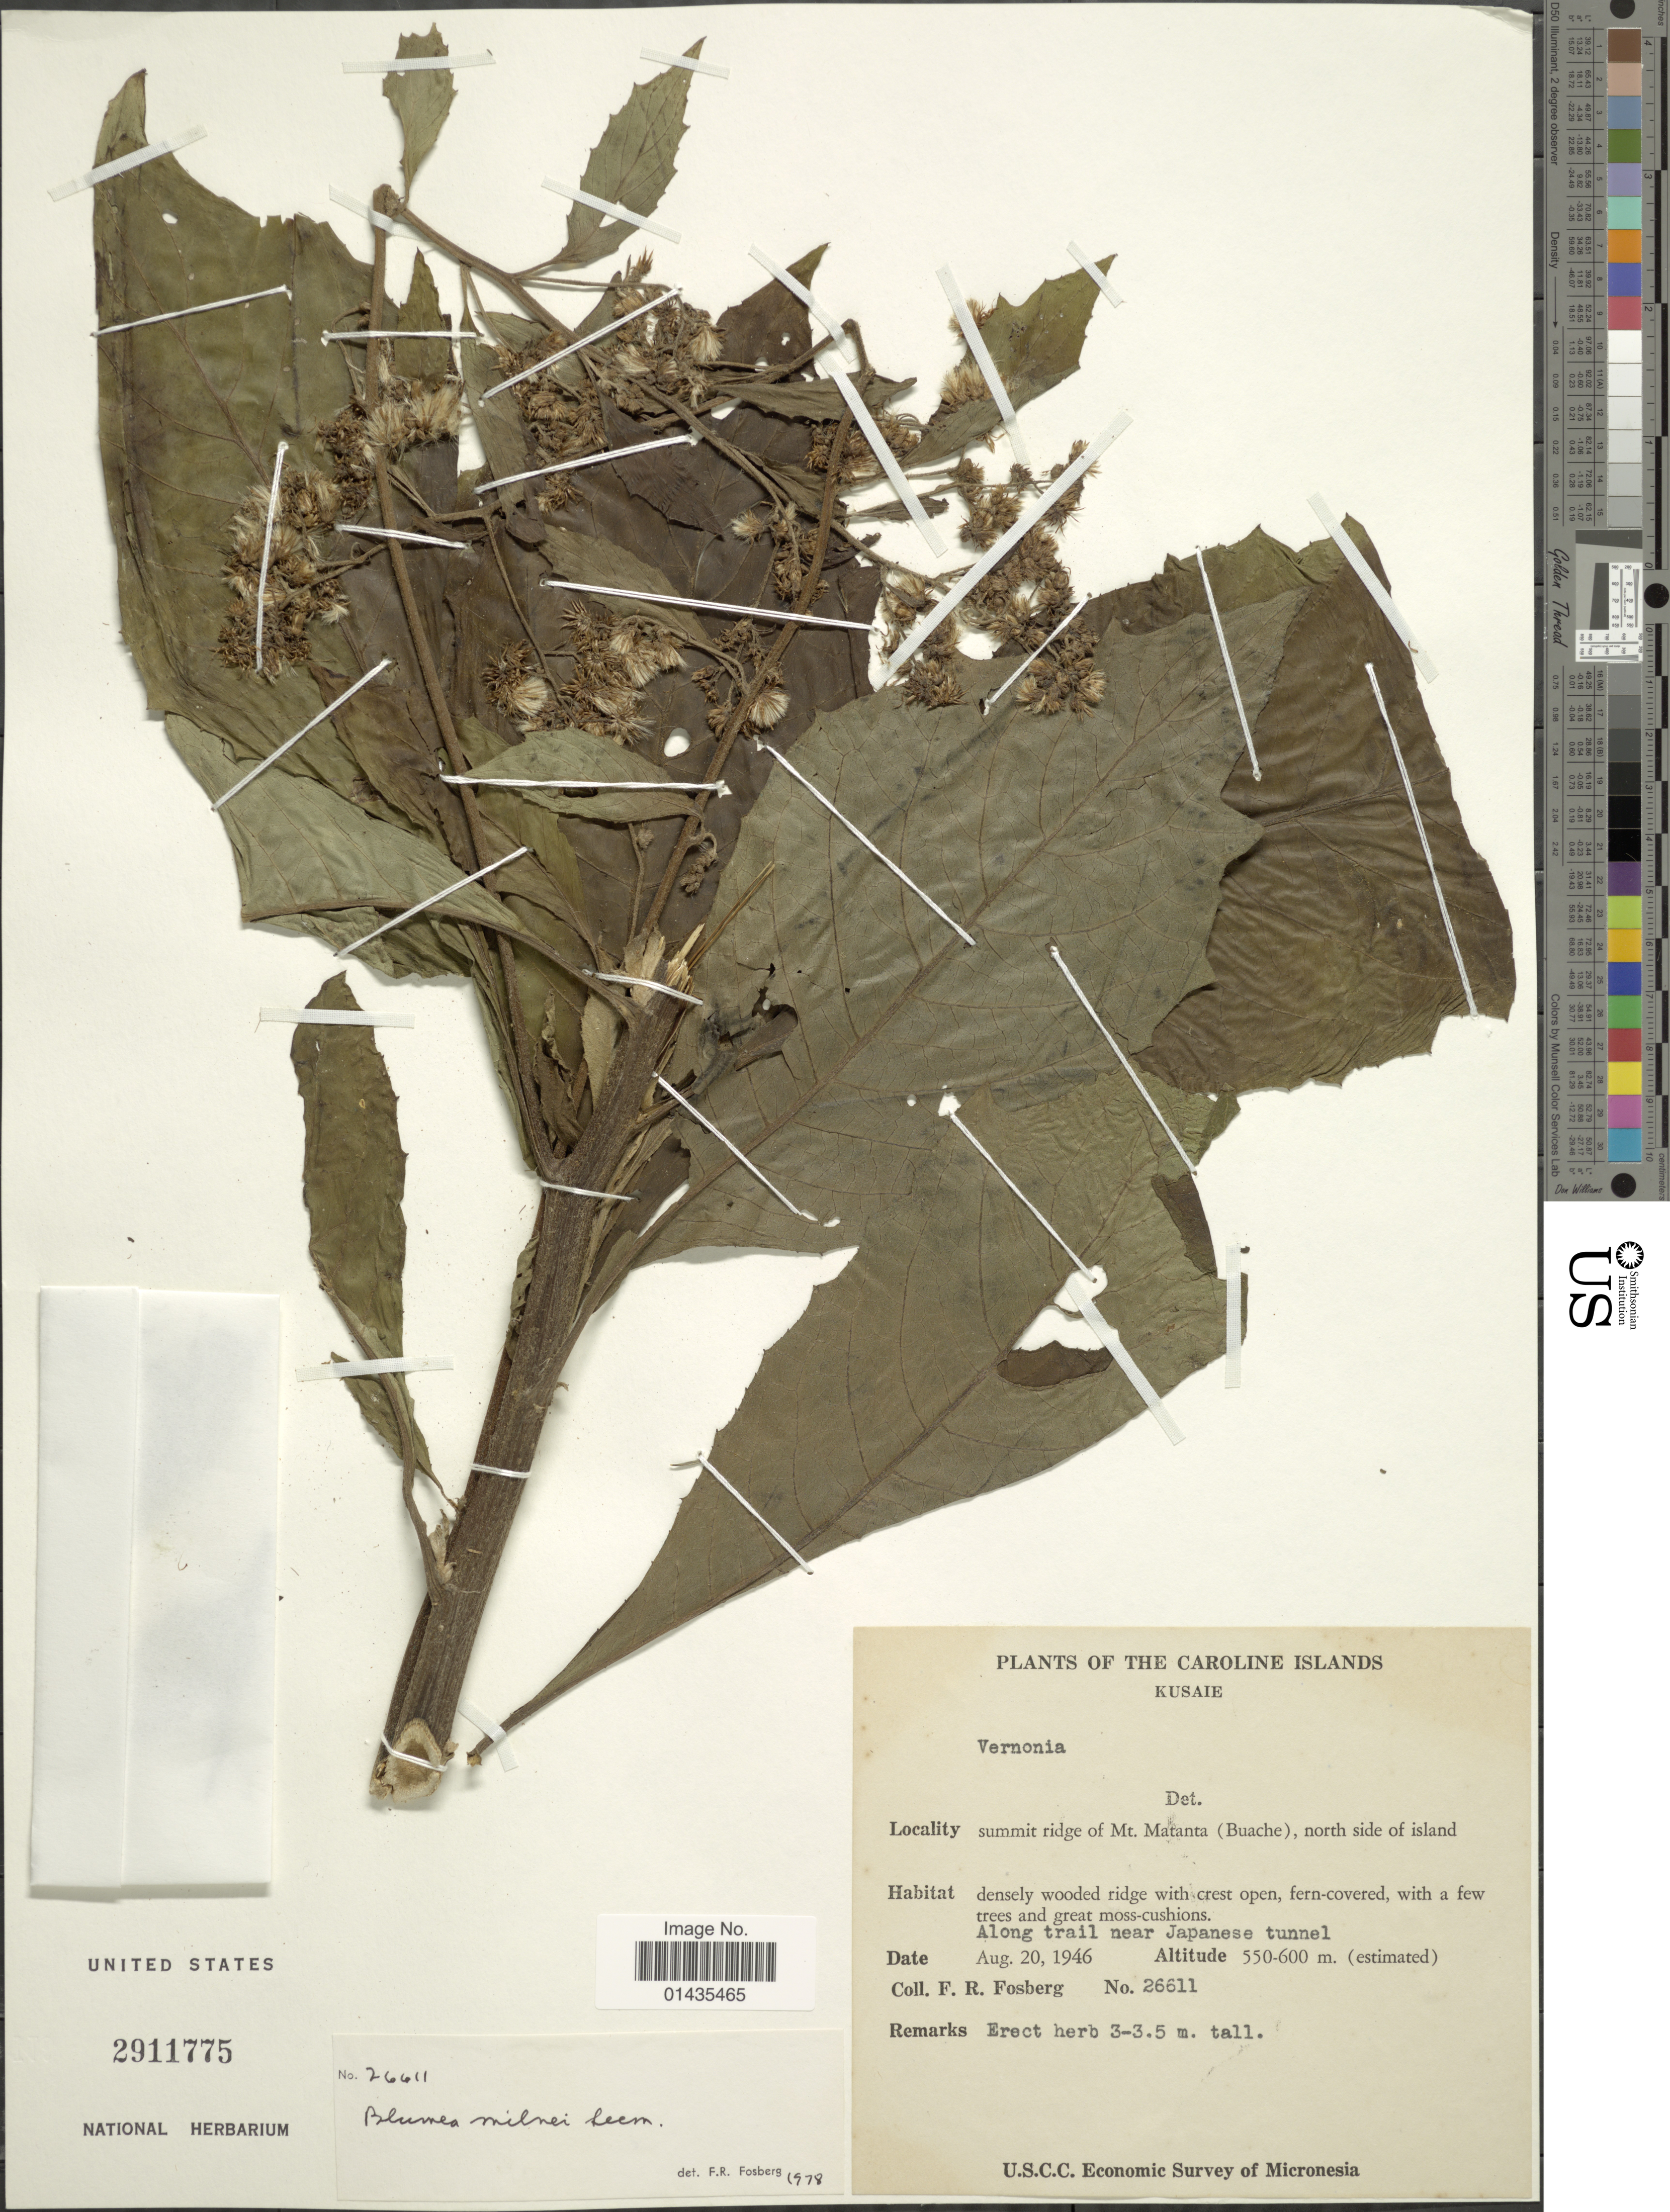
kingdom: Plantae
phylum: Tracheophyta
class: Magnoliopsida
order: Asterales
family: Asteraceae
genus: Blumea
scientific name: Blumea milnei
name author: Seem.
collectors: F. R. Fosberg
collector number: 26611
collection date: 1946-08-20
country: Micronesia, Federated States of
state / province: Kosrae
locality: The Caroline Islands, Kusaie, summit ridge of Mt. Matanta (Buache), north side of island, along trail near Japanese tunnel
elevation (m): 550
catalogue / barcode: US 2911775